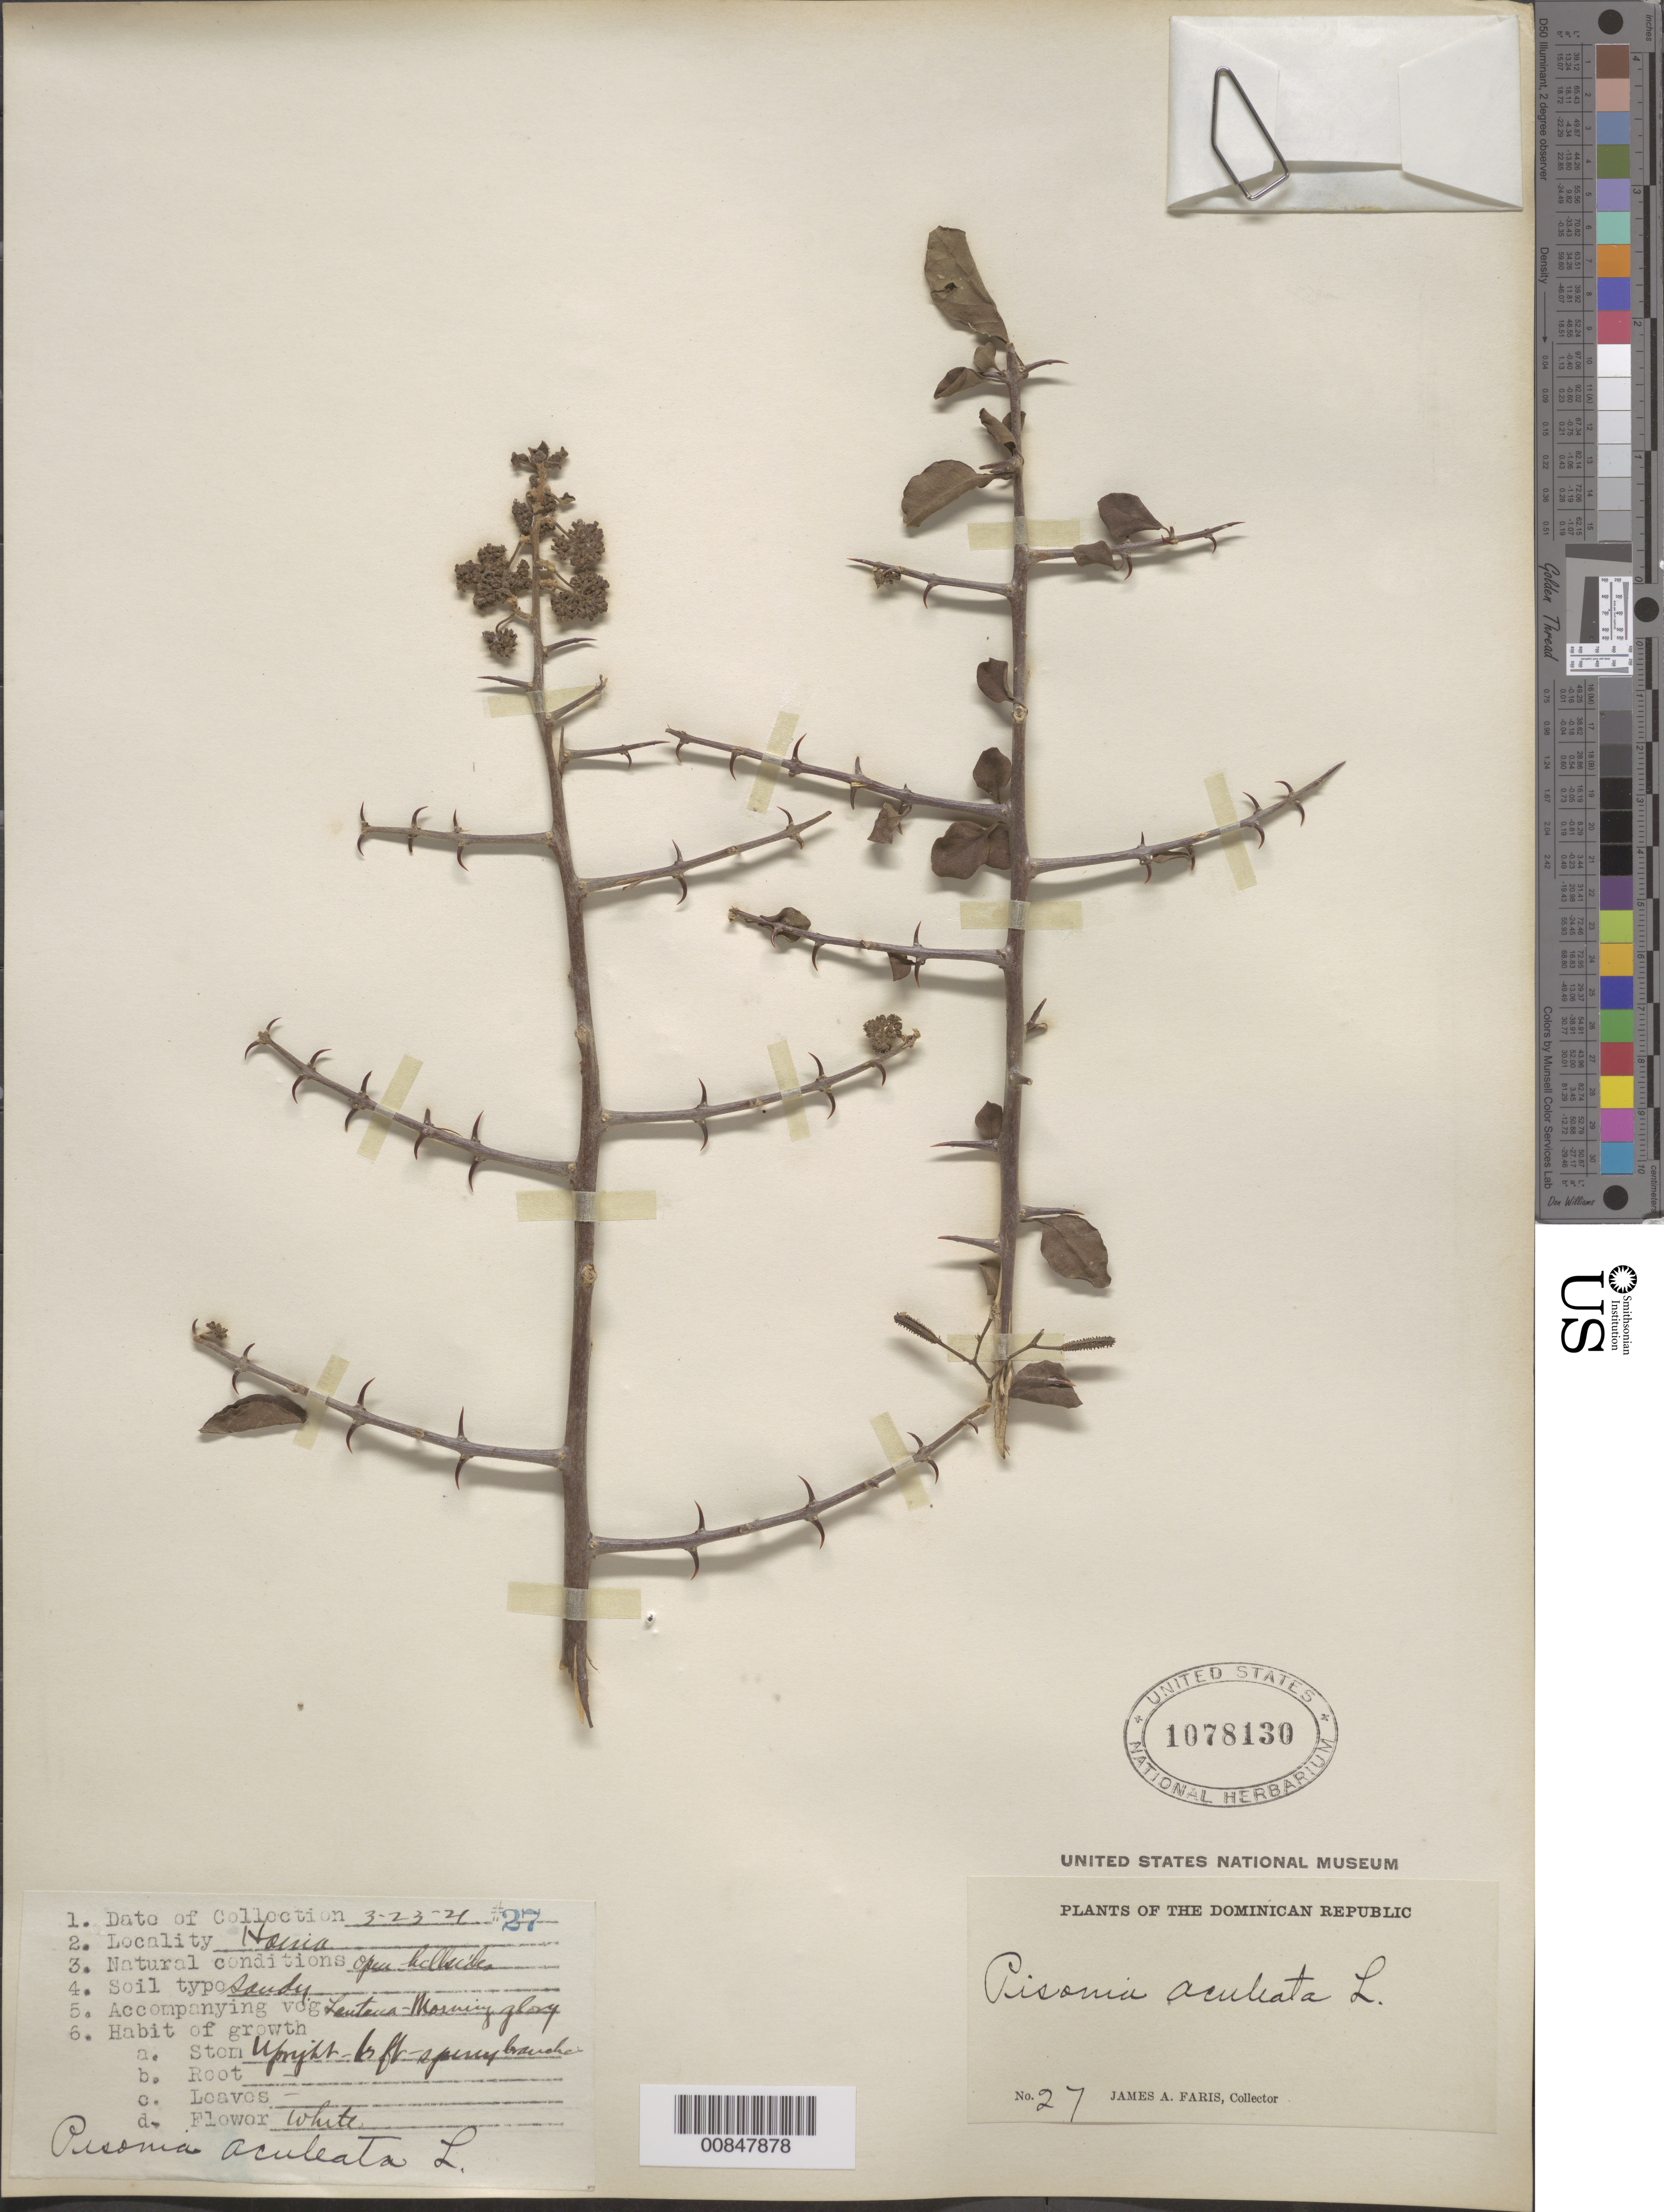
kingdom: Plantae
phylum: Tracheophyta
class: Magnoliopsida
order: Caryophyllales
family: Nyctaginaceae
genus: Pisonia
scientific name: Pisonia aculeata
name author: L.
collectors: J. Faris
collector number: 27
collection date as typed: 23 Mar 1921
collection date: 1921-03-23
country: Dominican Republic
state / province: San Cristóbal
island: Hispaniola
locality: Haina.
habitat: Open hillsides. Sandy soil type. Accompanying veg: Lantana Morning Glory.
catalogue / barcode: US 1078130